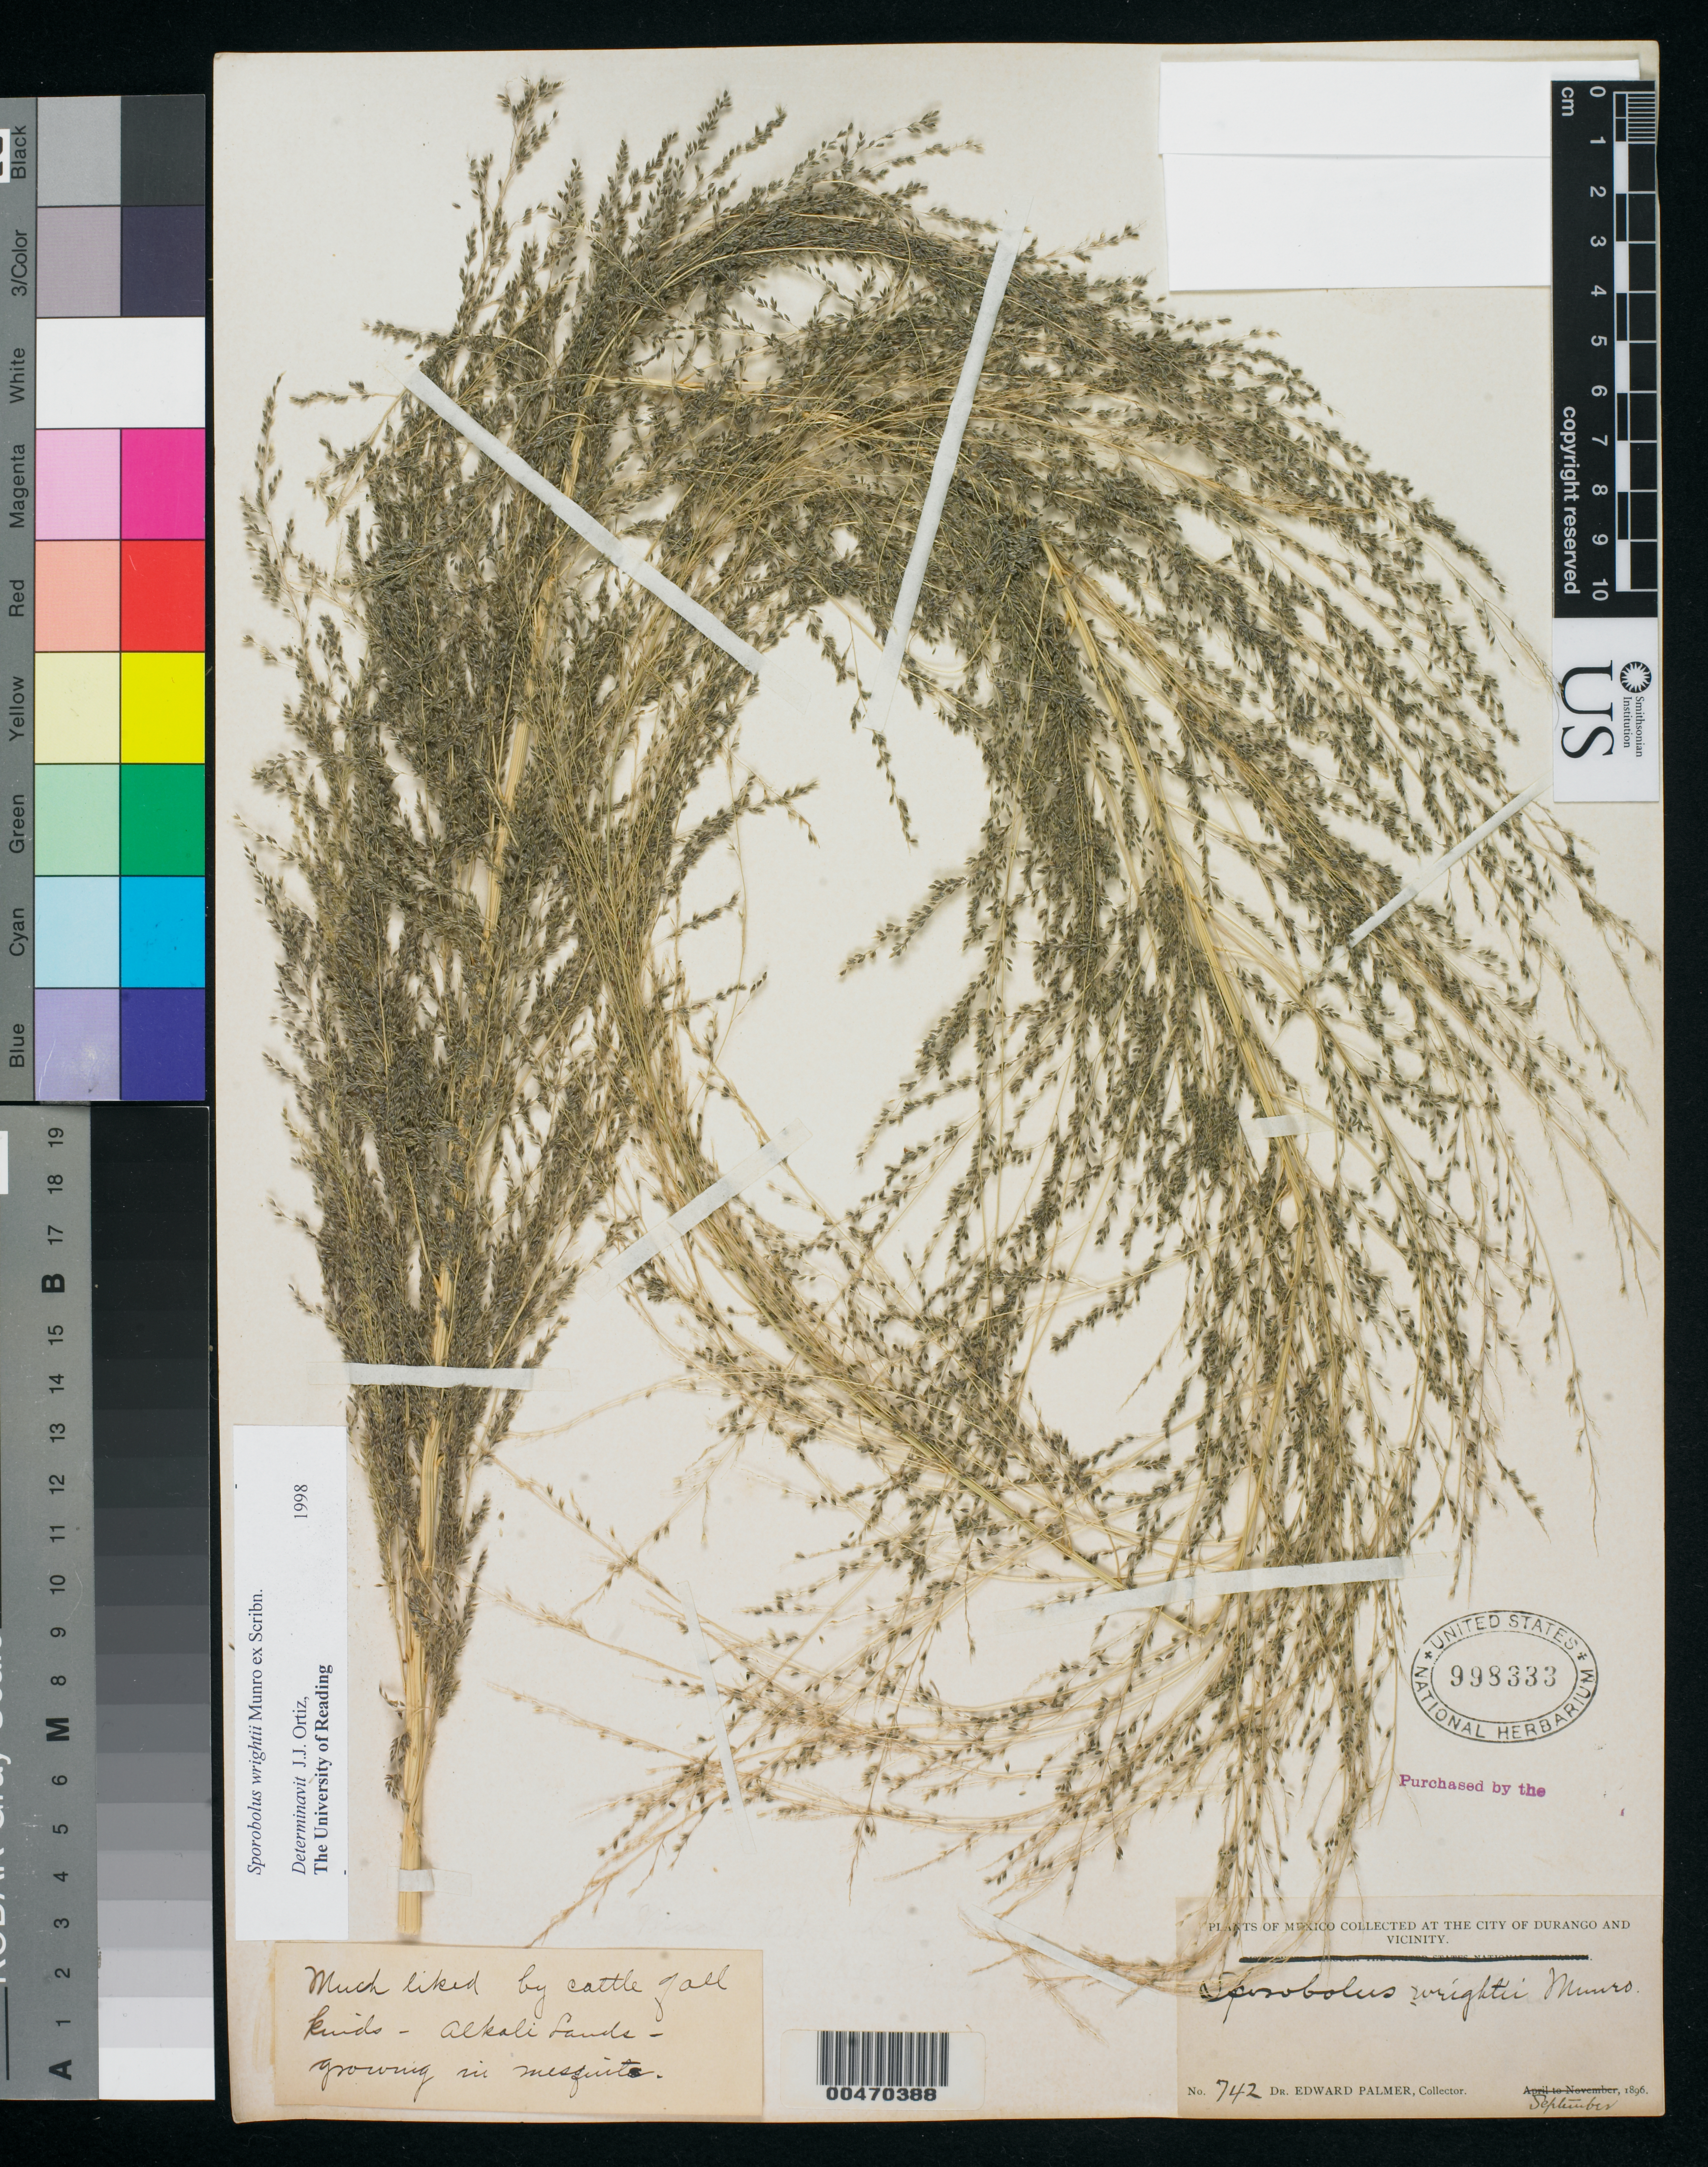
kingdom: Plantae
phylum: Tracheophyta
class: Liliopsida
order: Poales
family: Poaceae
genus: Sporobolus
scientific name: Sporobolus wrightii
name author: Munro ex Scribn.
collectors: E. Palmer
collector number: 742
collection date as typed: Sep 1896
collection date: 1896-09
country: Mexico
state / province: Durango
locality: City of Durango & vicinity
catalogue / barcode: US 998333